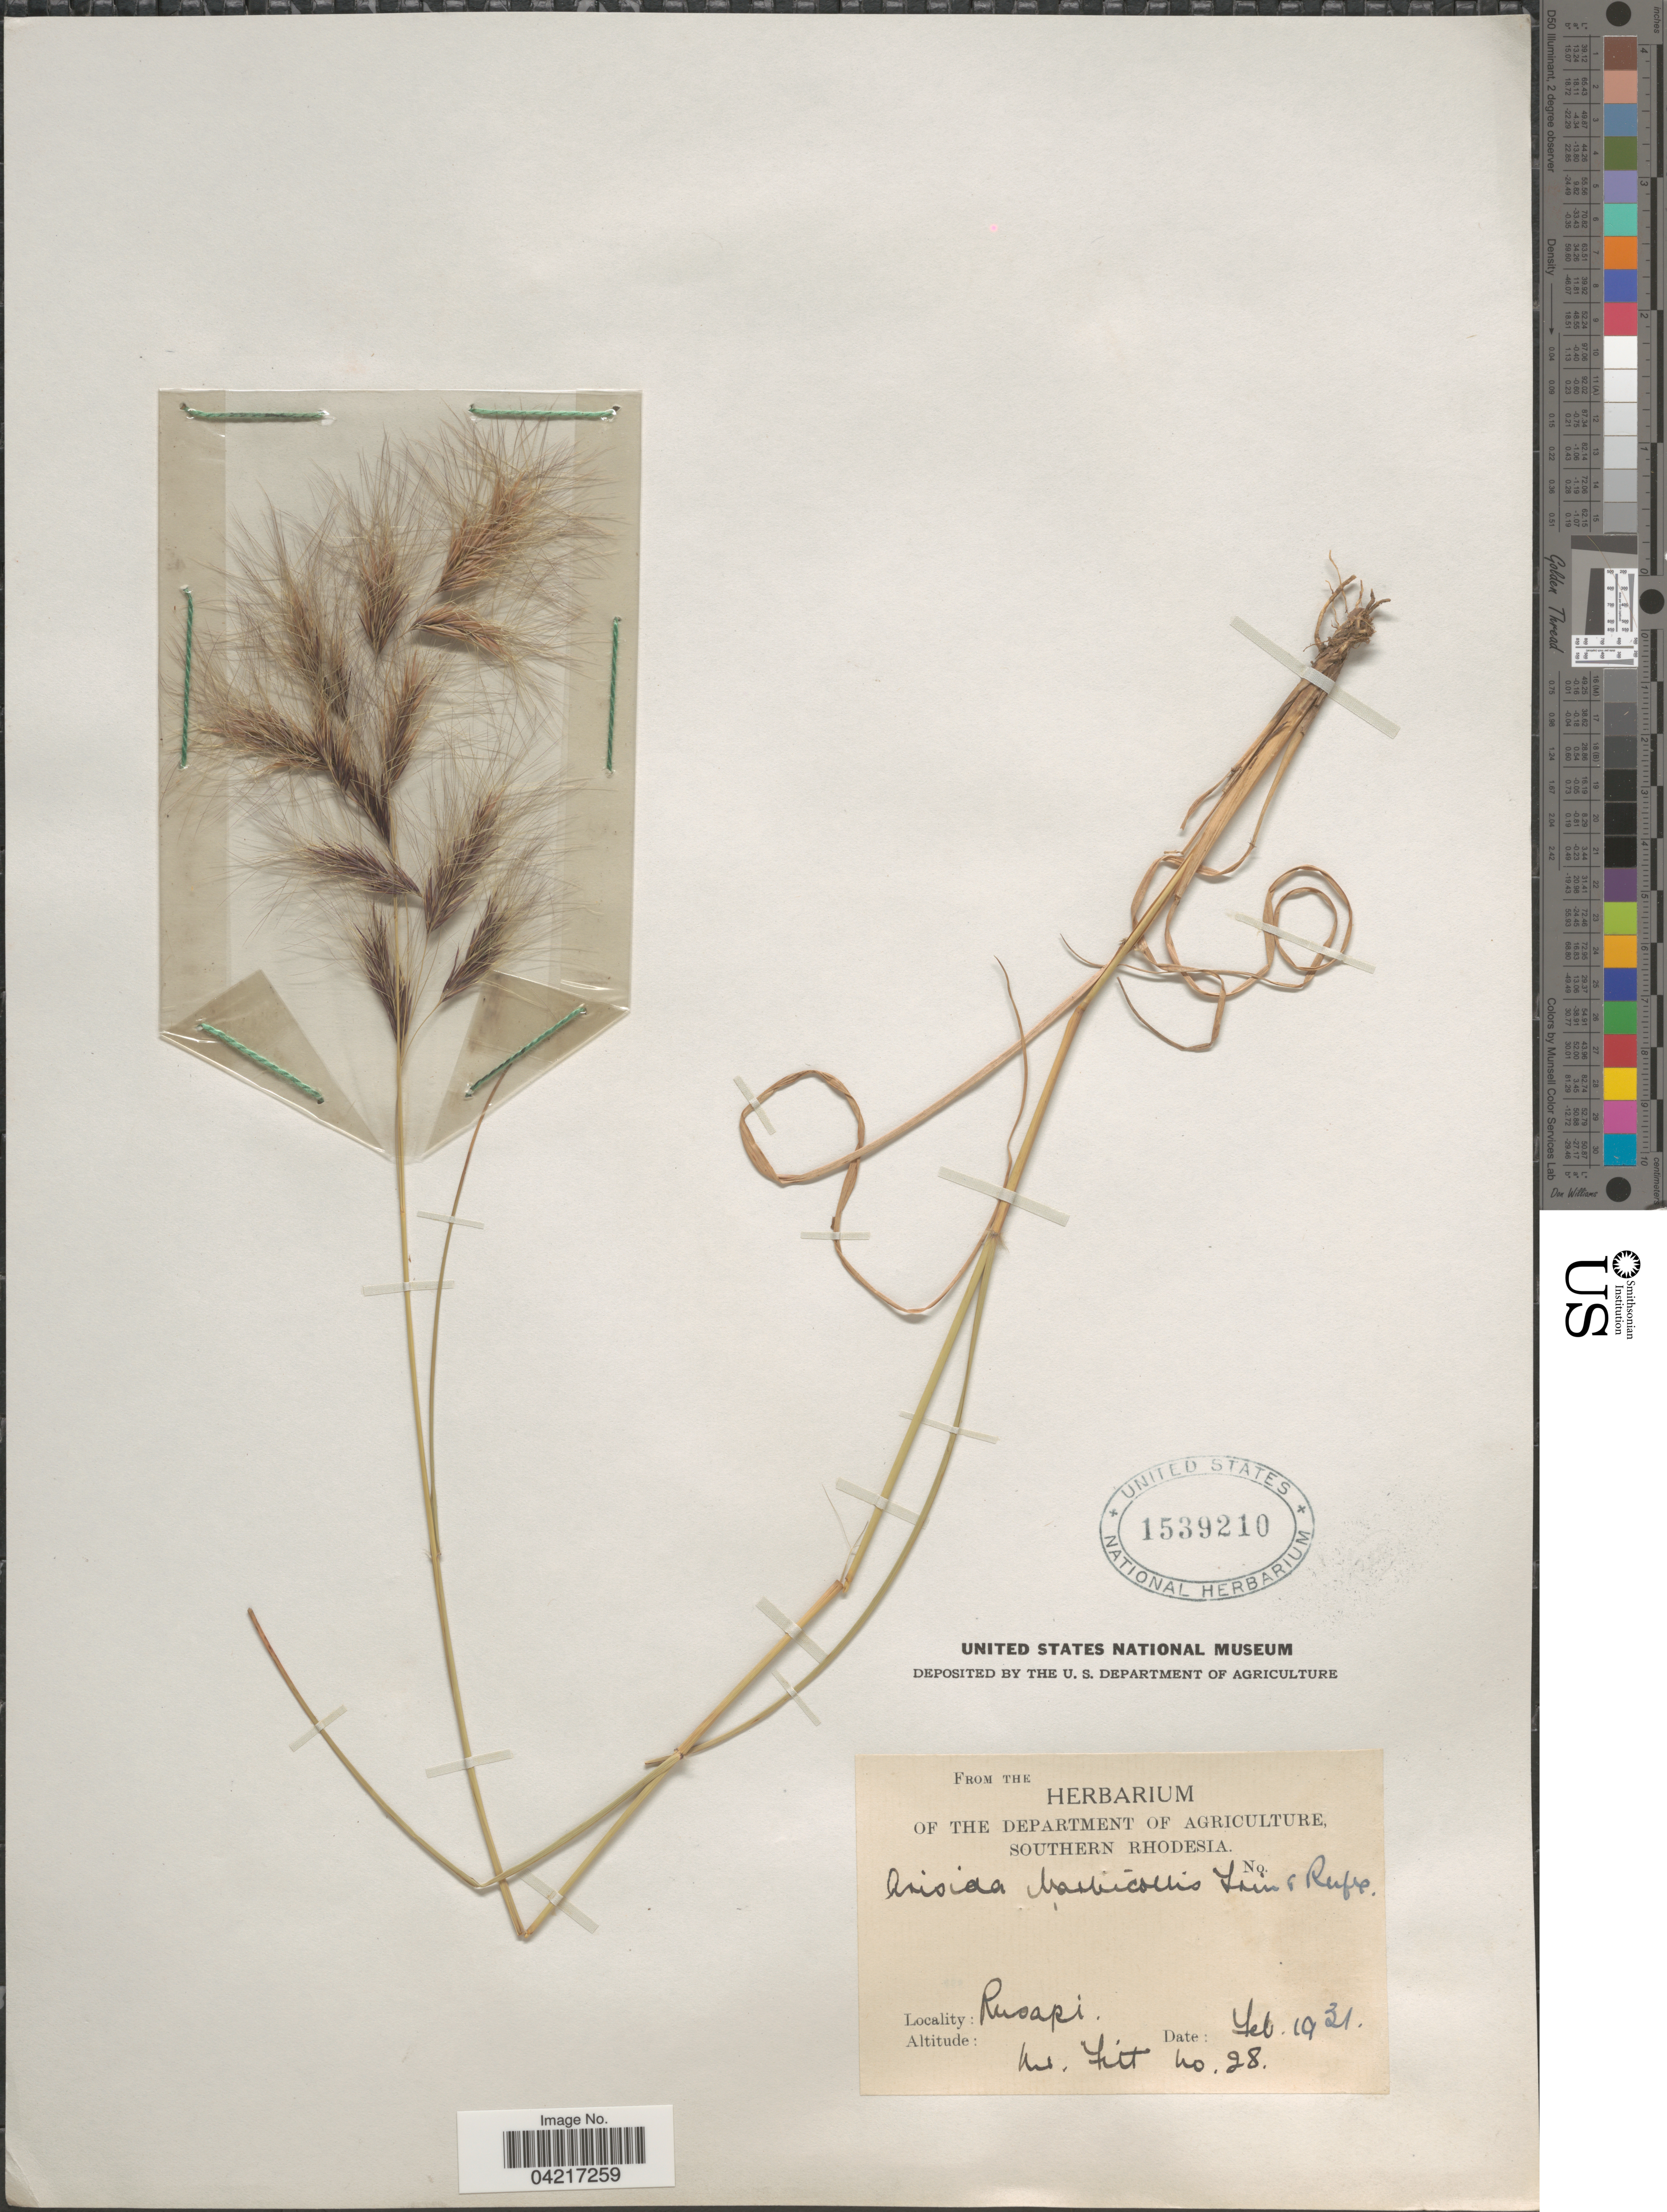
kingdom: Plantae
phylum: Tracheophyta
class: Liliopsida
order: Poales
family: Poaceae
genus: Aristida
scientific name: Aristida barbicollis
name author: Trin. & Rupr.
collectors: -. Fitt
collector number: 28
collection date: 1931-02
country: Zimbabwe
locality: Rusapi.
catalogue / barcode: US 1539210